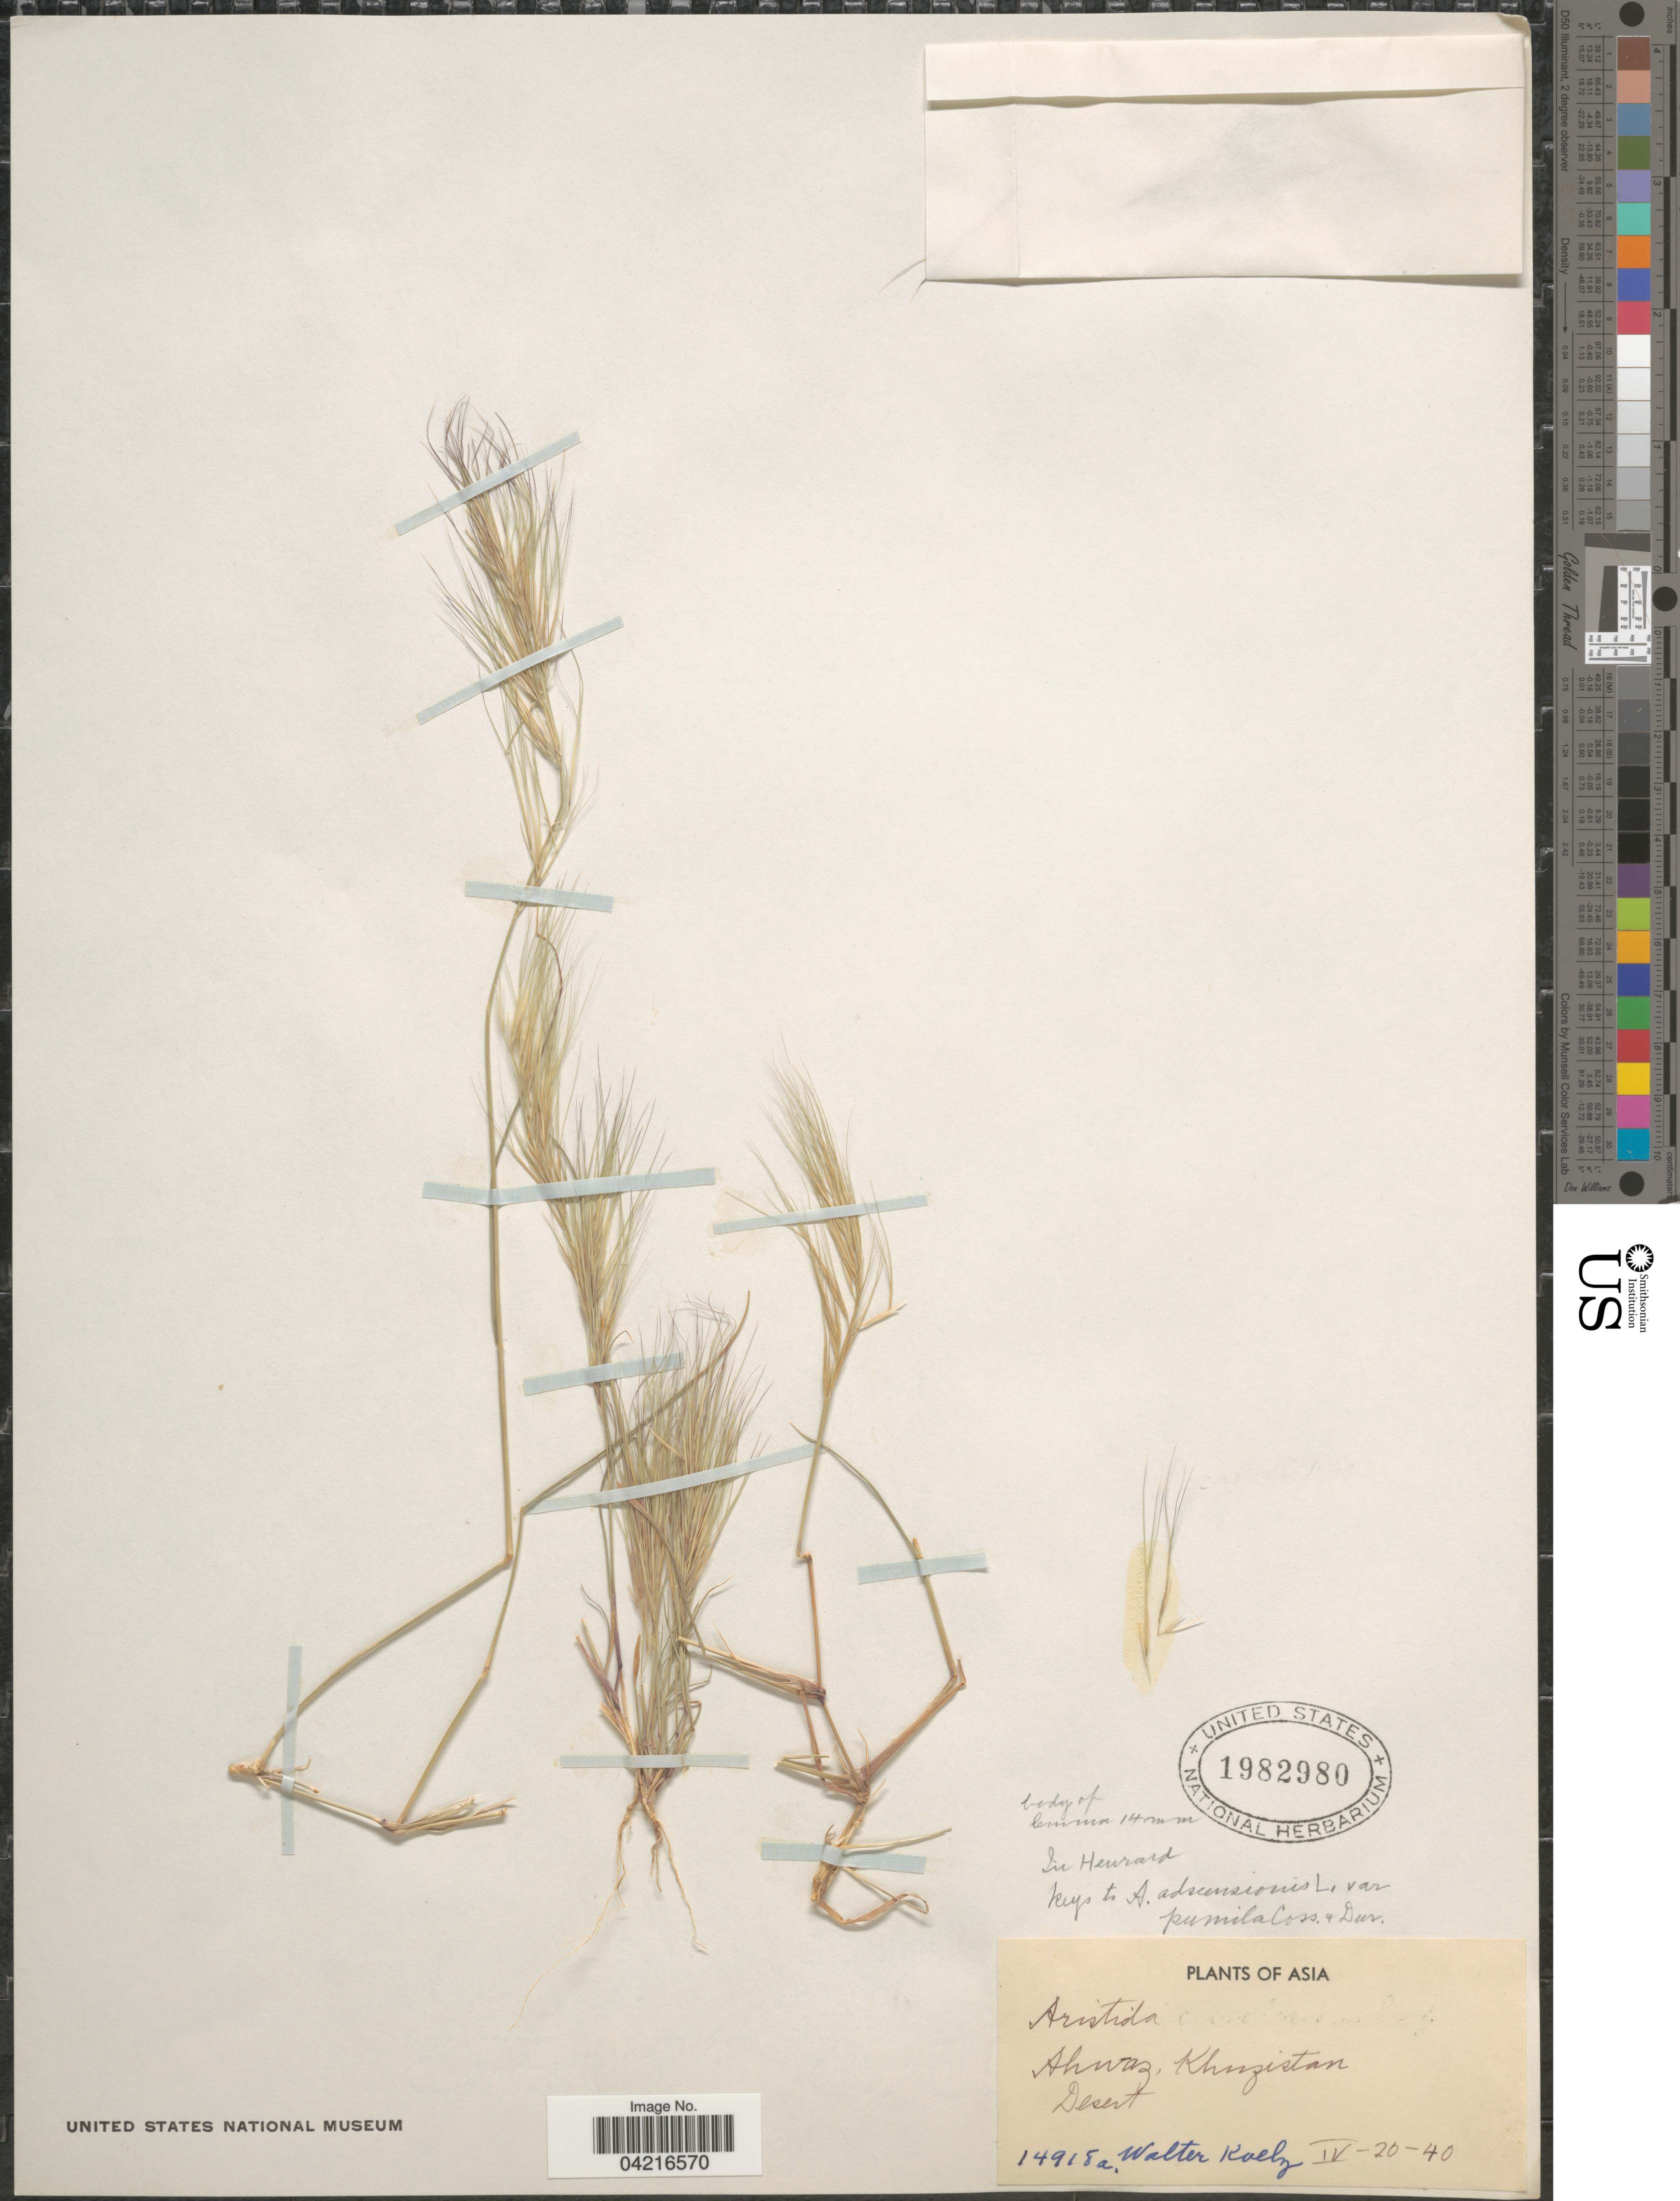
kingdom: Plantae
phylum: Tracheophyta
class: Liliopsida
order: Poales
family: Poaceae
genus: Aristida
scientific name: Aristida sp.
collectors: W. N. Koelz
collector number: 14918a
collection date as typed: Transcribed d/m/y: 20/4/40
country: Iran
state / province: Khuzestan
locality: Ahwaz, Khuzistan.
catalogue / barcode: US 1982980